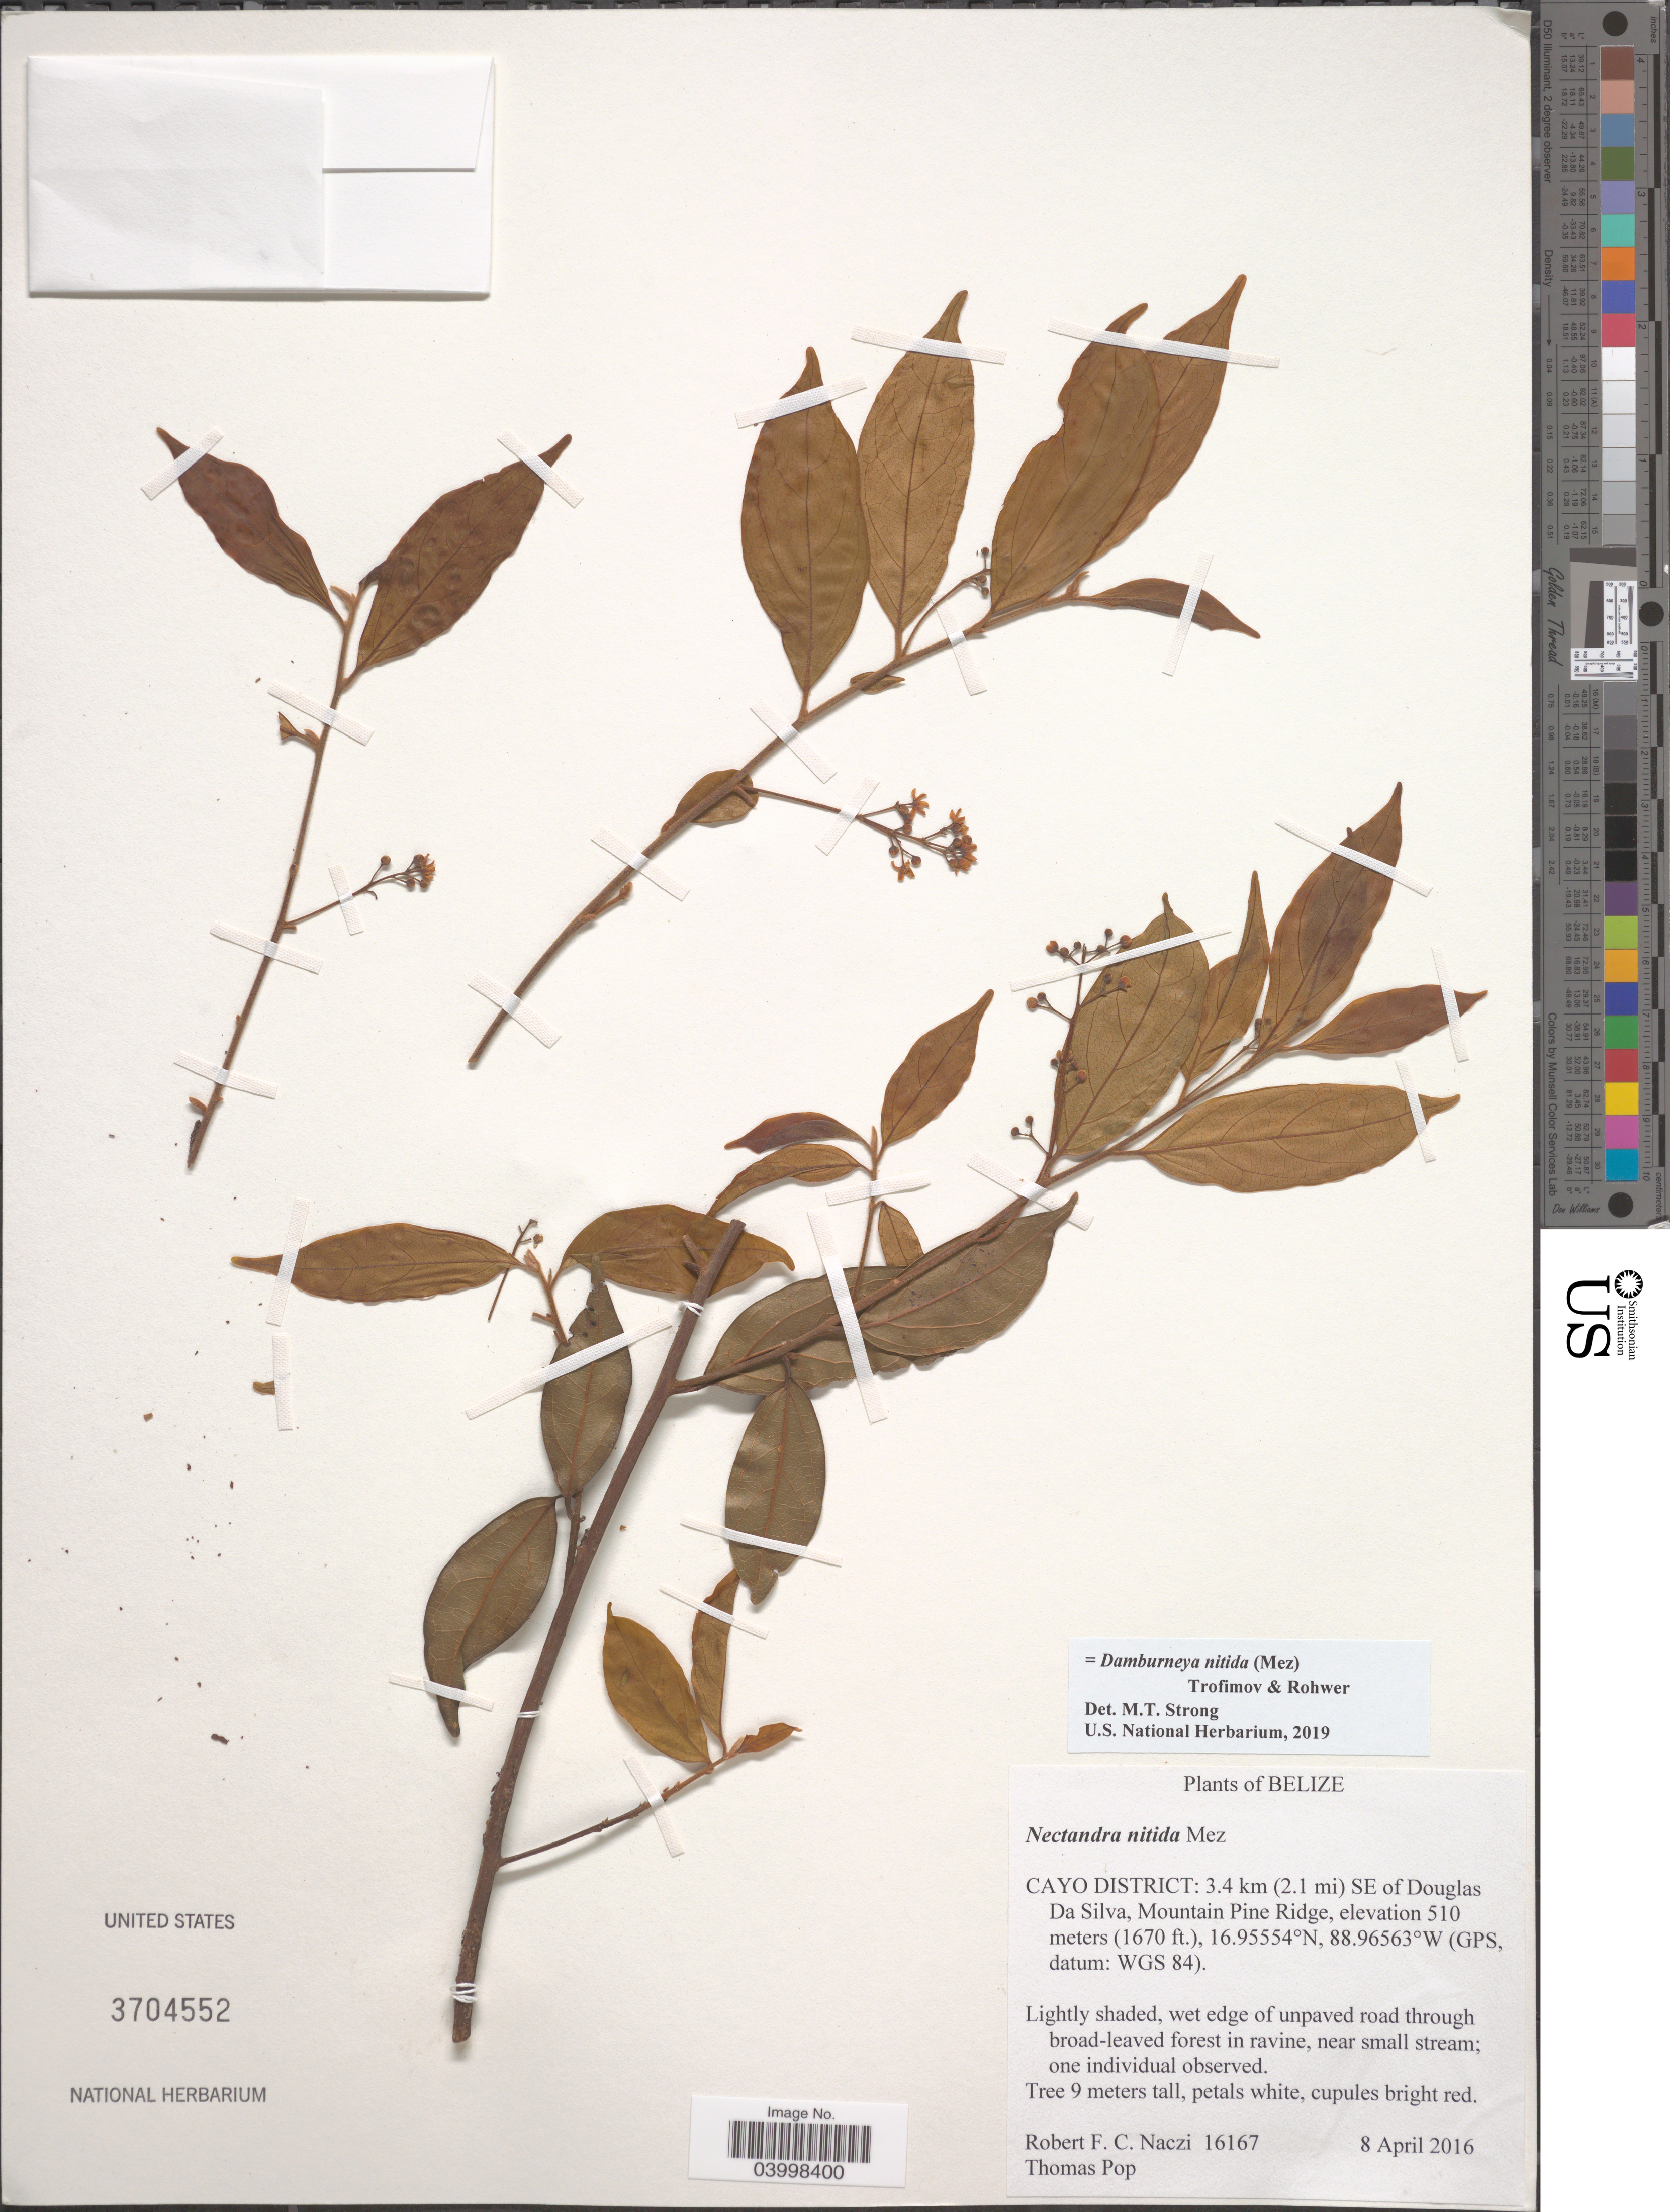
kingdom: Plantae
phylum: Tracheophyta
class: Magnoliopsida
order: Laurales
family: Lauraceae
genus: Damburneya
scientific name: Damburneya nitida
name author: (Mez) Trofimov & Rohwer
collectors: R. F. C. Naczi & T. Pop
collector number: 16167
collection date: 2016-04-08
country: Belize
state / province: Cayo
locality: Cayo District: 3.4 km (2.1 mi) SE of Douglas Da Silva, Mountain Pine Ridge.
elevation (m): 510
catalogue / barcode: US 3704552